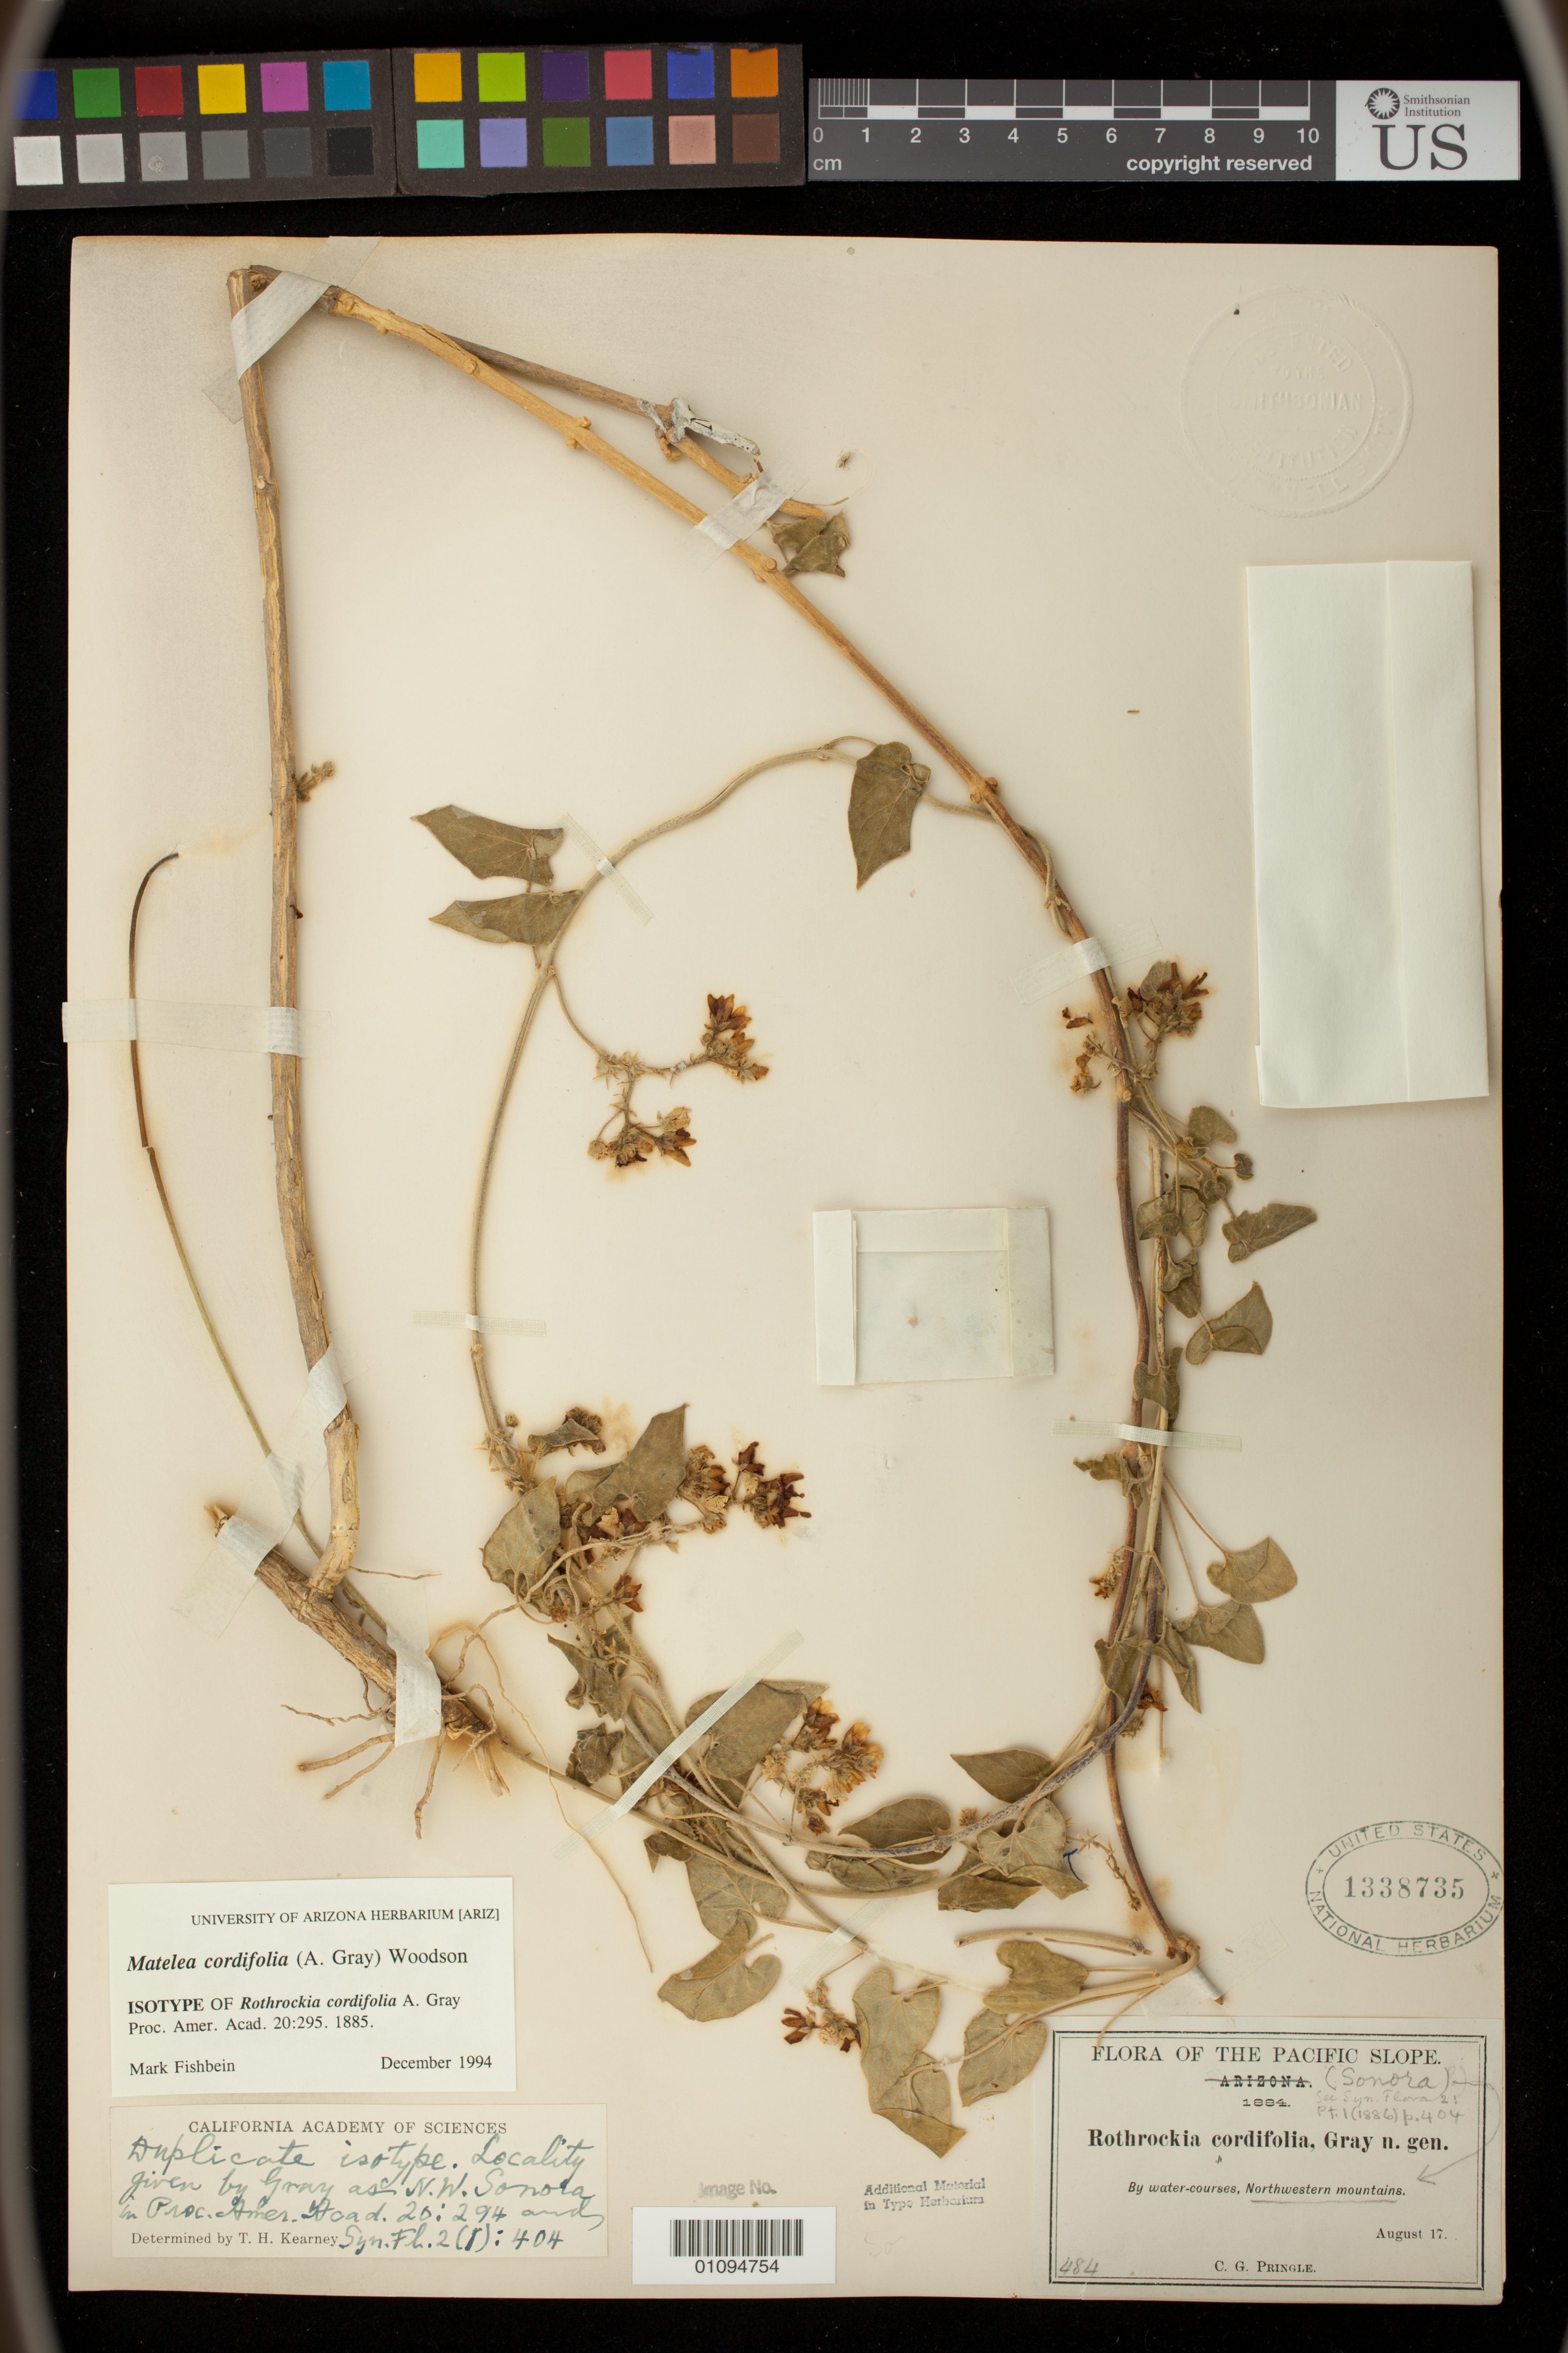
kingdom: Plantae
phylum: Tracheophyta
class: Magnoliopsida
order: Gentianales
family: Apocynaceae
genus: Rothrockia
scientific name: Rothrockia cordifolia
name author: A. Gray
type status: Syntype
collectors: C. G. Pringle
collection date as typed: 17 Aug 1884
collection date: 1884-08-17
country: Mexico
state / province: Sonora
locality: Southwest of Altar.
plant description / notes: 'Duplicate isotype. Locality given by Gray as NW Sonora in Proc. Amer. Acad. 20:294 and Syn. Fl. 2 (1):404.' - TH Kearney.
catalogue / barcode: US 1338735